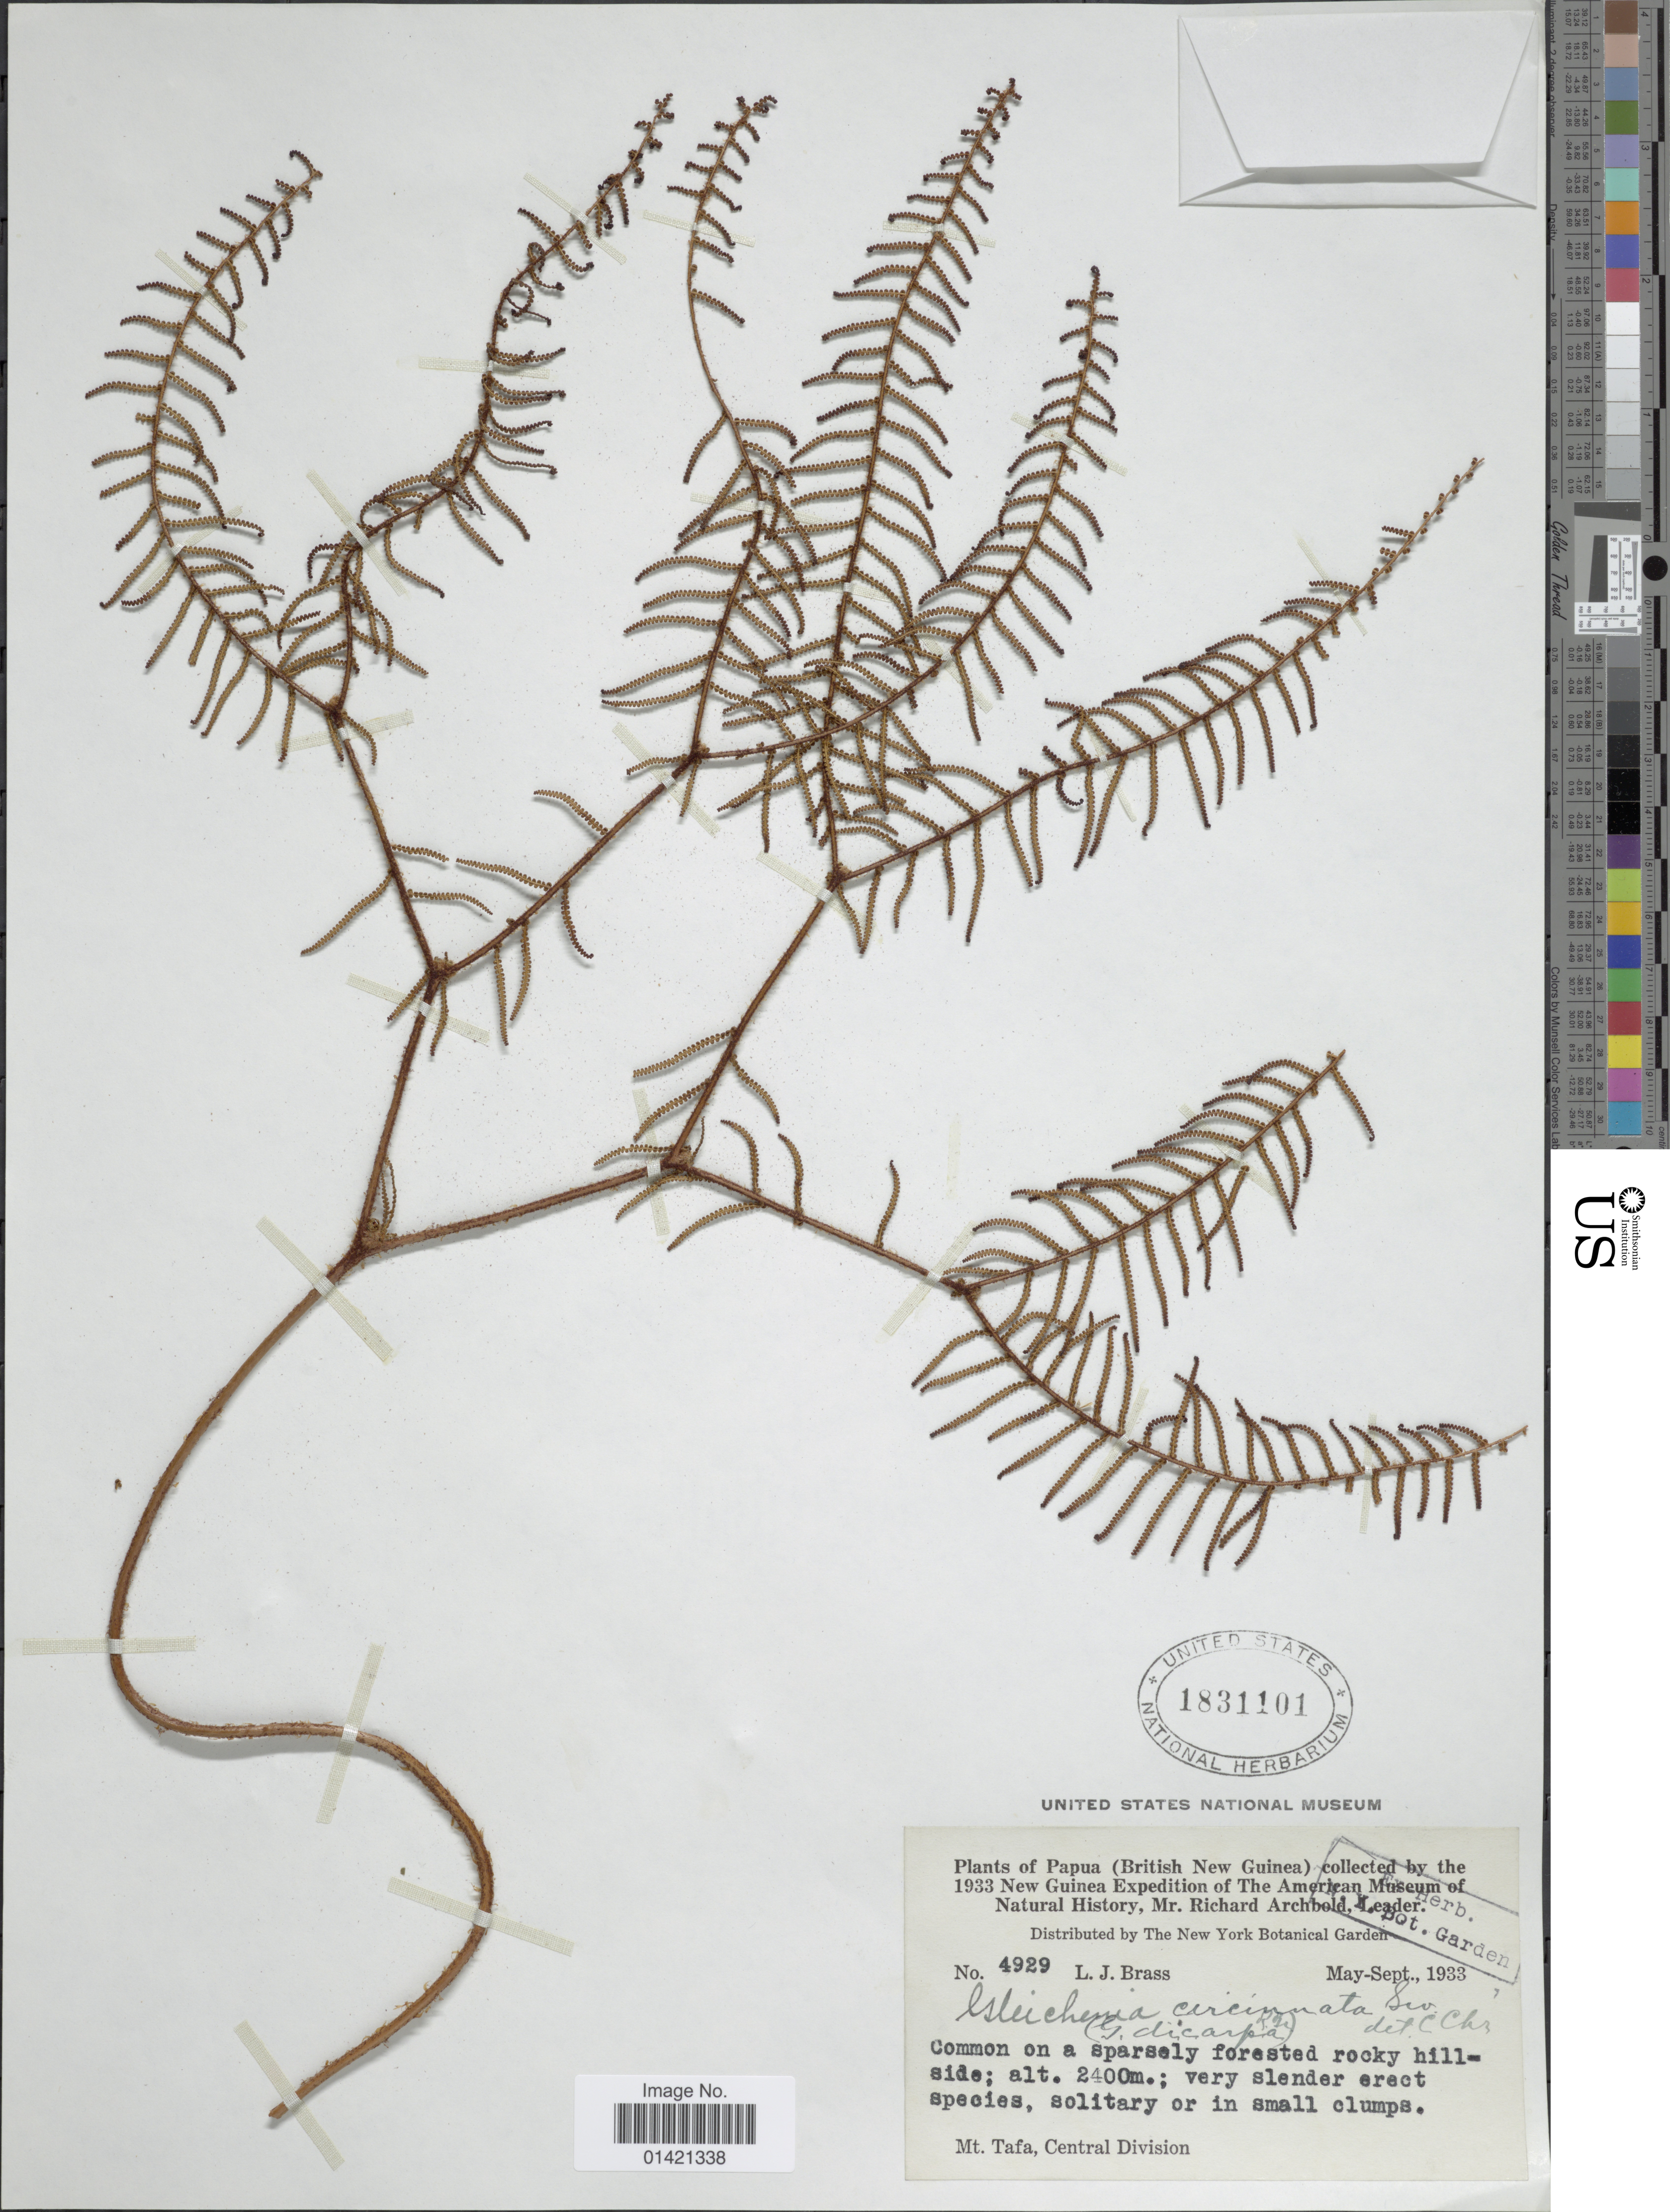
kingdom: Plantae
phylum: Tracheophyta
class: Polypodiopsida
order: Gleicheniales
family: Gleicheniaceae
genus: Gleichenia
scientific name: Gleichenia dicarpa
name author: R. Br.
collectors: L. J. Brass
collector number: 4929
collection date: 1933-05/1933-09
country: Papua New Guinea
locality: Papua (British New Guinea). Mt. Tafa, Central Division.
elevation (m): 2400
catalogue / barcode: US 1831101